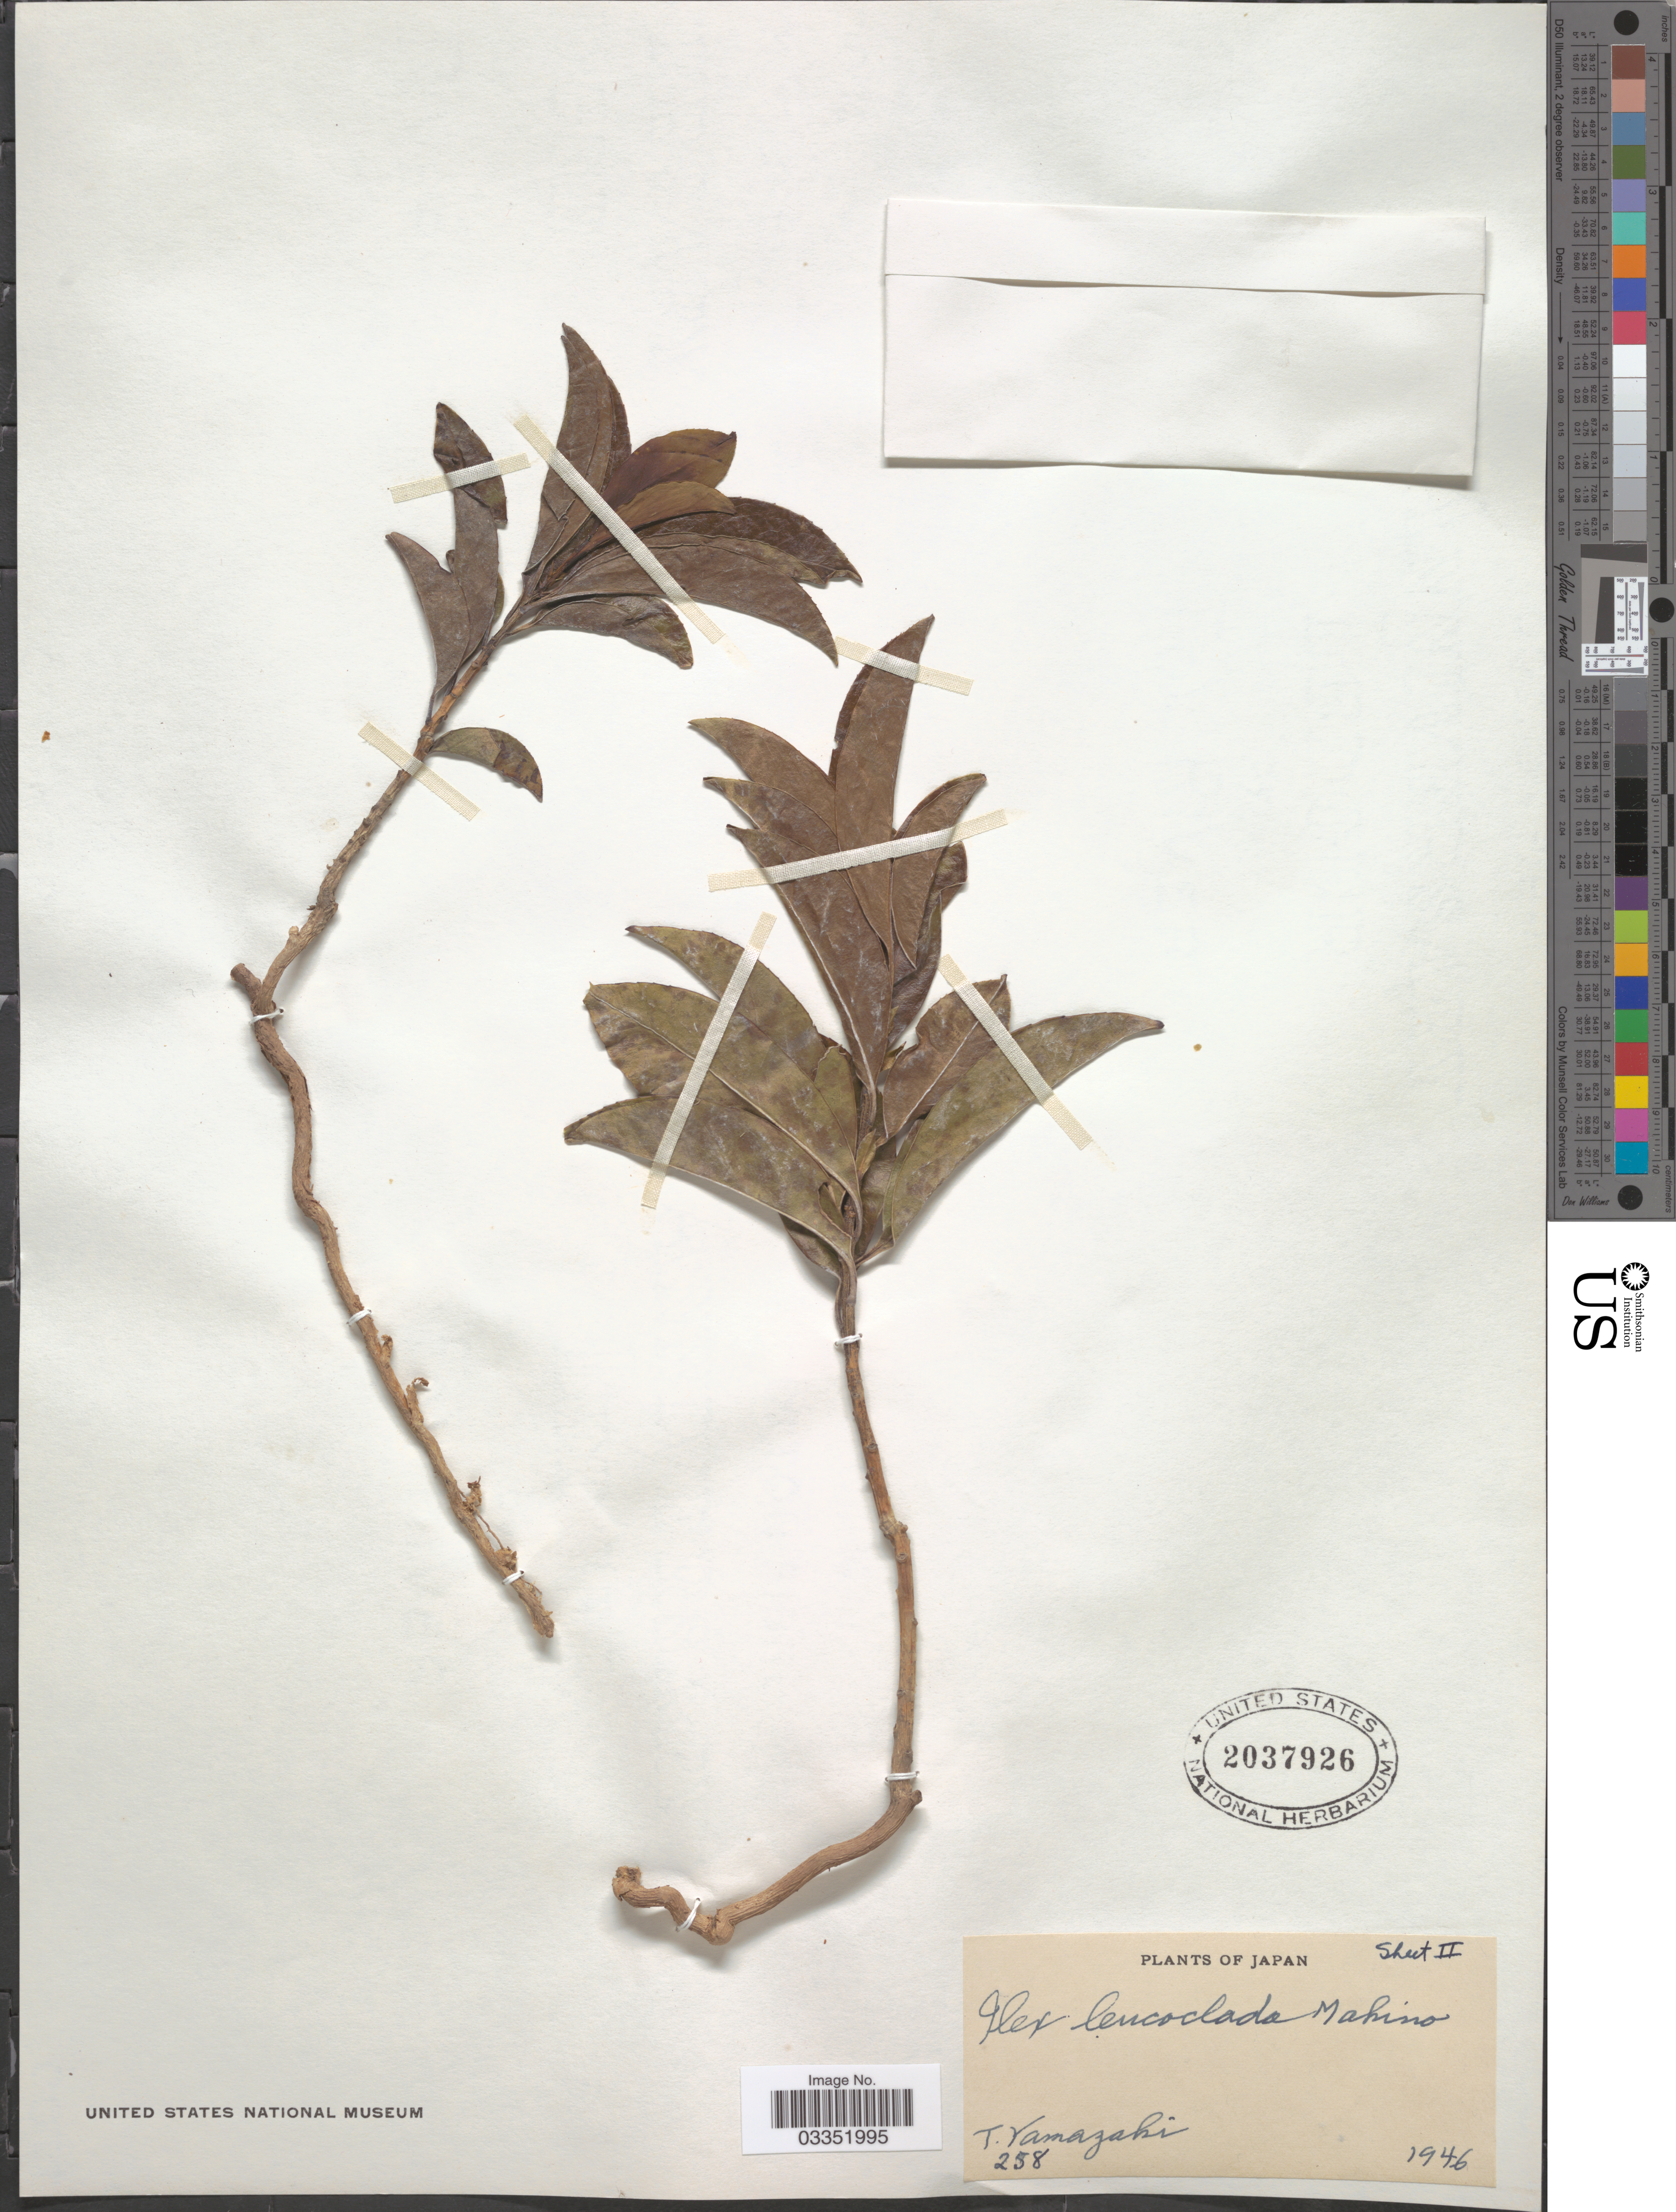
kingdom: Plantae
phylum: Tracheophyta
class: Magnoliopsida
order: Aquifoliales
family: Aquifoliaceae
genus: Ilex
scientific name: Ilex leucoclada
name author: (Maxim.) Makino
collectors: T. Yamazaki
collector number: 258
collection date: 1946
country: Japan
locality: T. Yamazaki.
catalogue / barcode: US 2037926